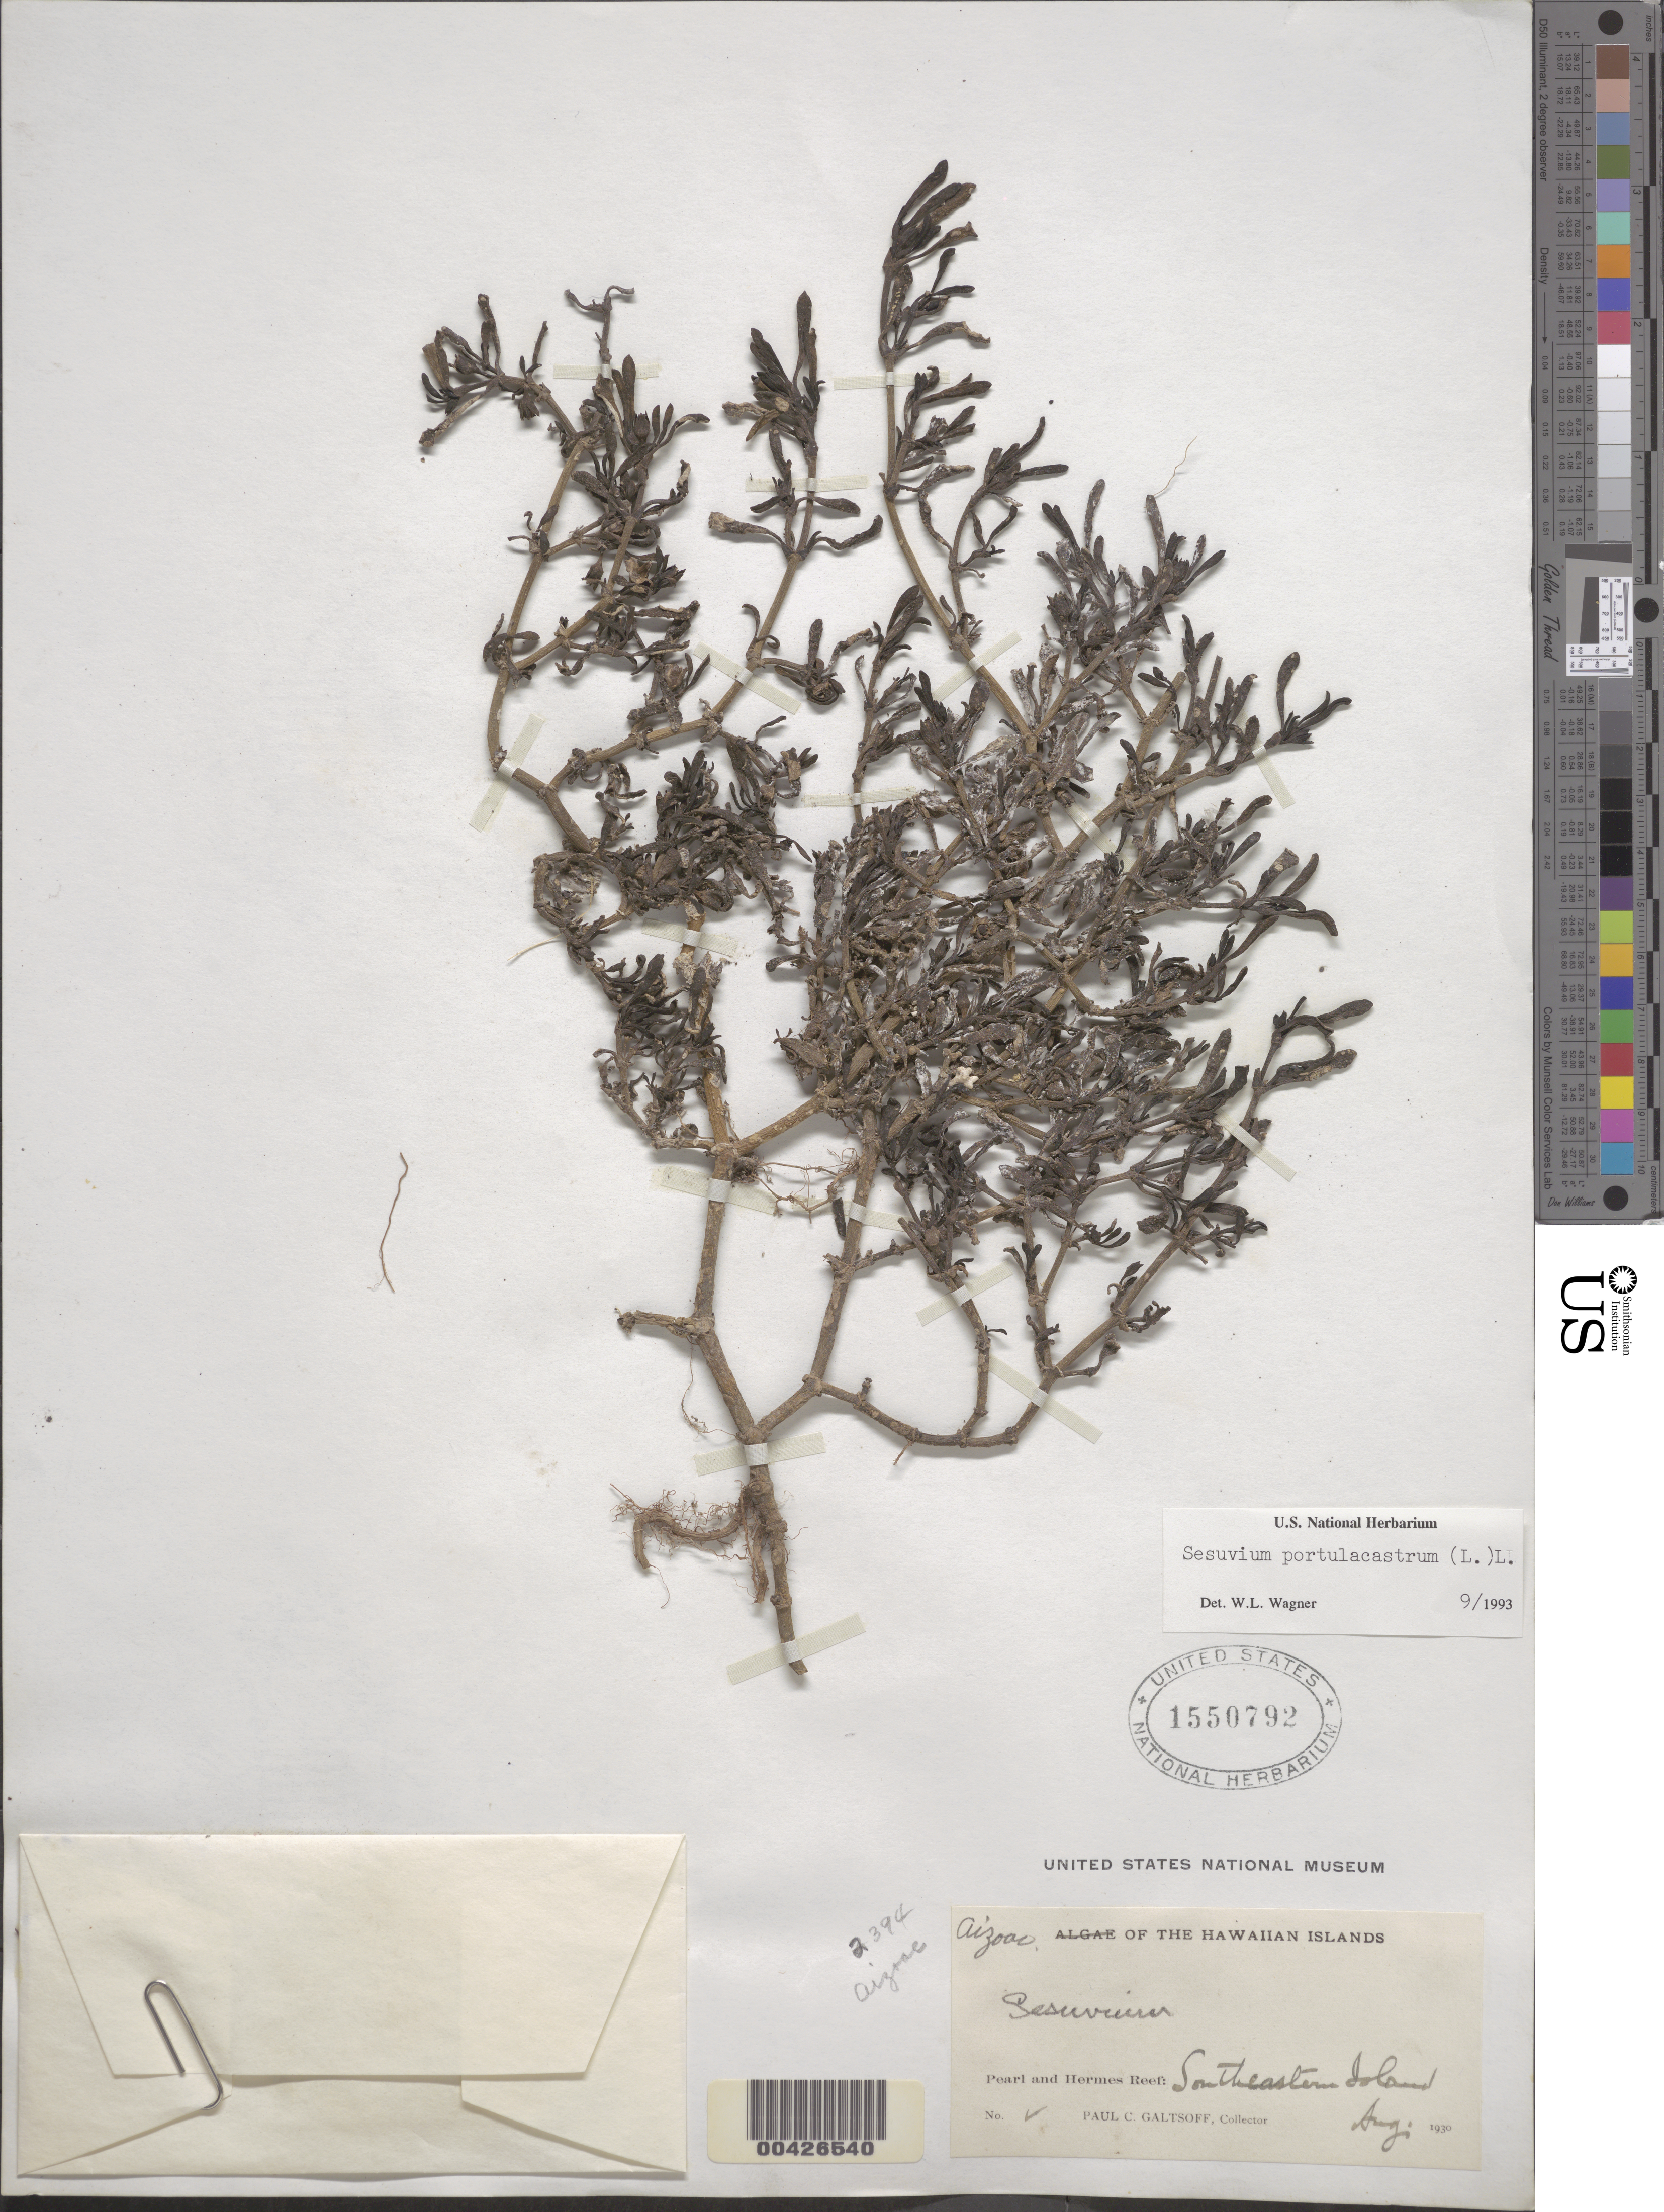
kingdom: Plantae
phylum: Tracheophyta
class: Magnoliopsida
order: Caryophyllales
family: Aizoaceae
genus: Sesuvium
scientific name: Sesuvium portulacastrum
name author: (L.) L.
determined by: Wagner, W. L., (BOT), Smithsonian Institution - National Museum of Natural History (UNITED STATES)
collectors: P. Galtsoff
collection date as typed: Aug 1930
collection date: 1930-08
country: United States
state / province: Hawaii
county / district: Honolulu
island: Pearl and Hermes Atoll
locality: Southeast Islet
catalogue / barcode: US 1550792